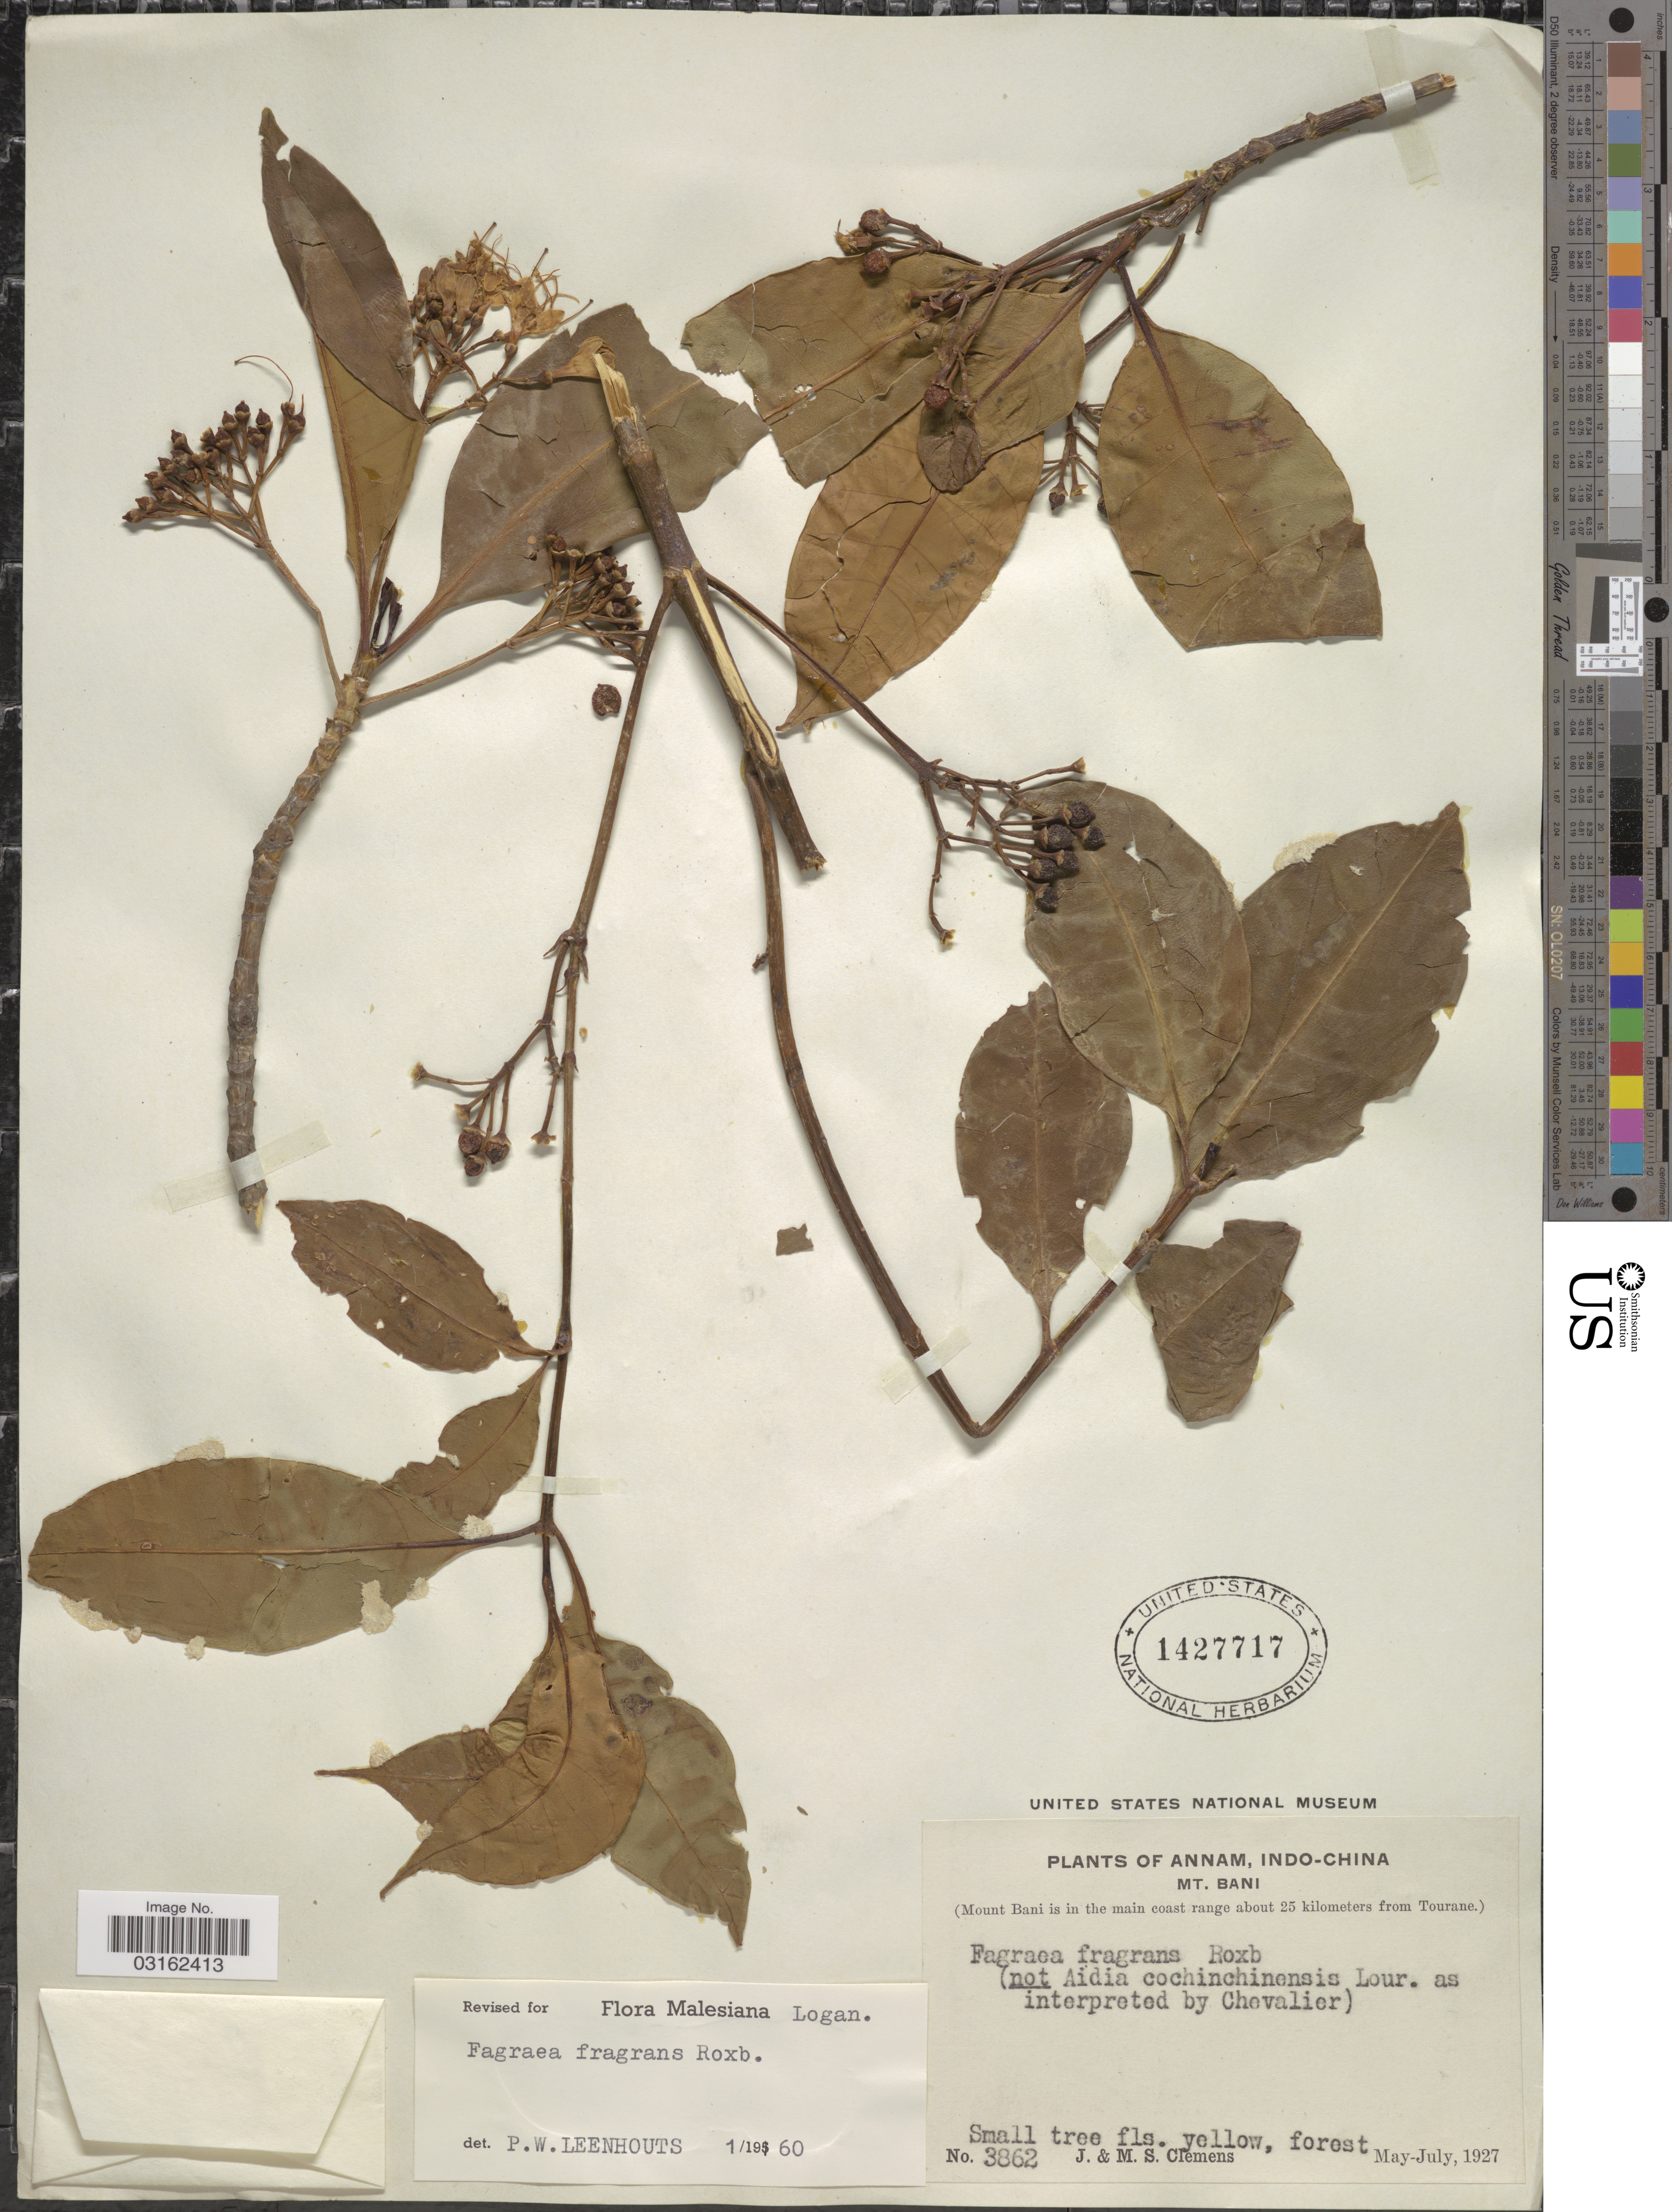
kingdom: Plantae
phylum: Tracheophyta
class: Magnoliopsida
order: Gentianales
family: Gentianaceae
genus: Fagraea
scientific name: Fagraea fragrans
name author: Roxb.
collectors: J. Clemens & M. S. Clemens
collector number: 3862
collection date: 1927-05/1927-07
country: Vietnam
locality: Annam, Indo-China, Mt. Bani (Mount Bani is in the main coast range about 25 kilometers from Tourane).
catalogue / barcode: US 1427717